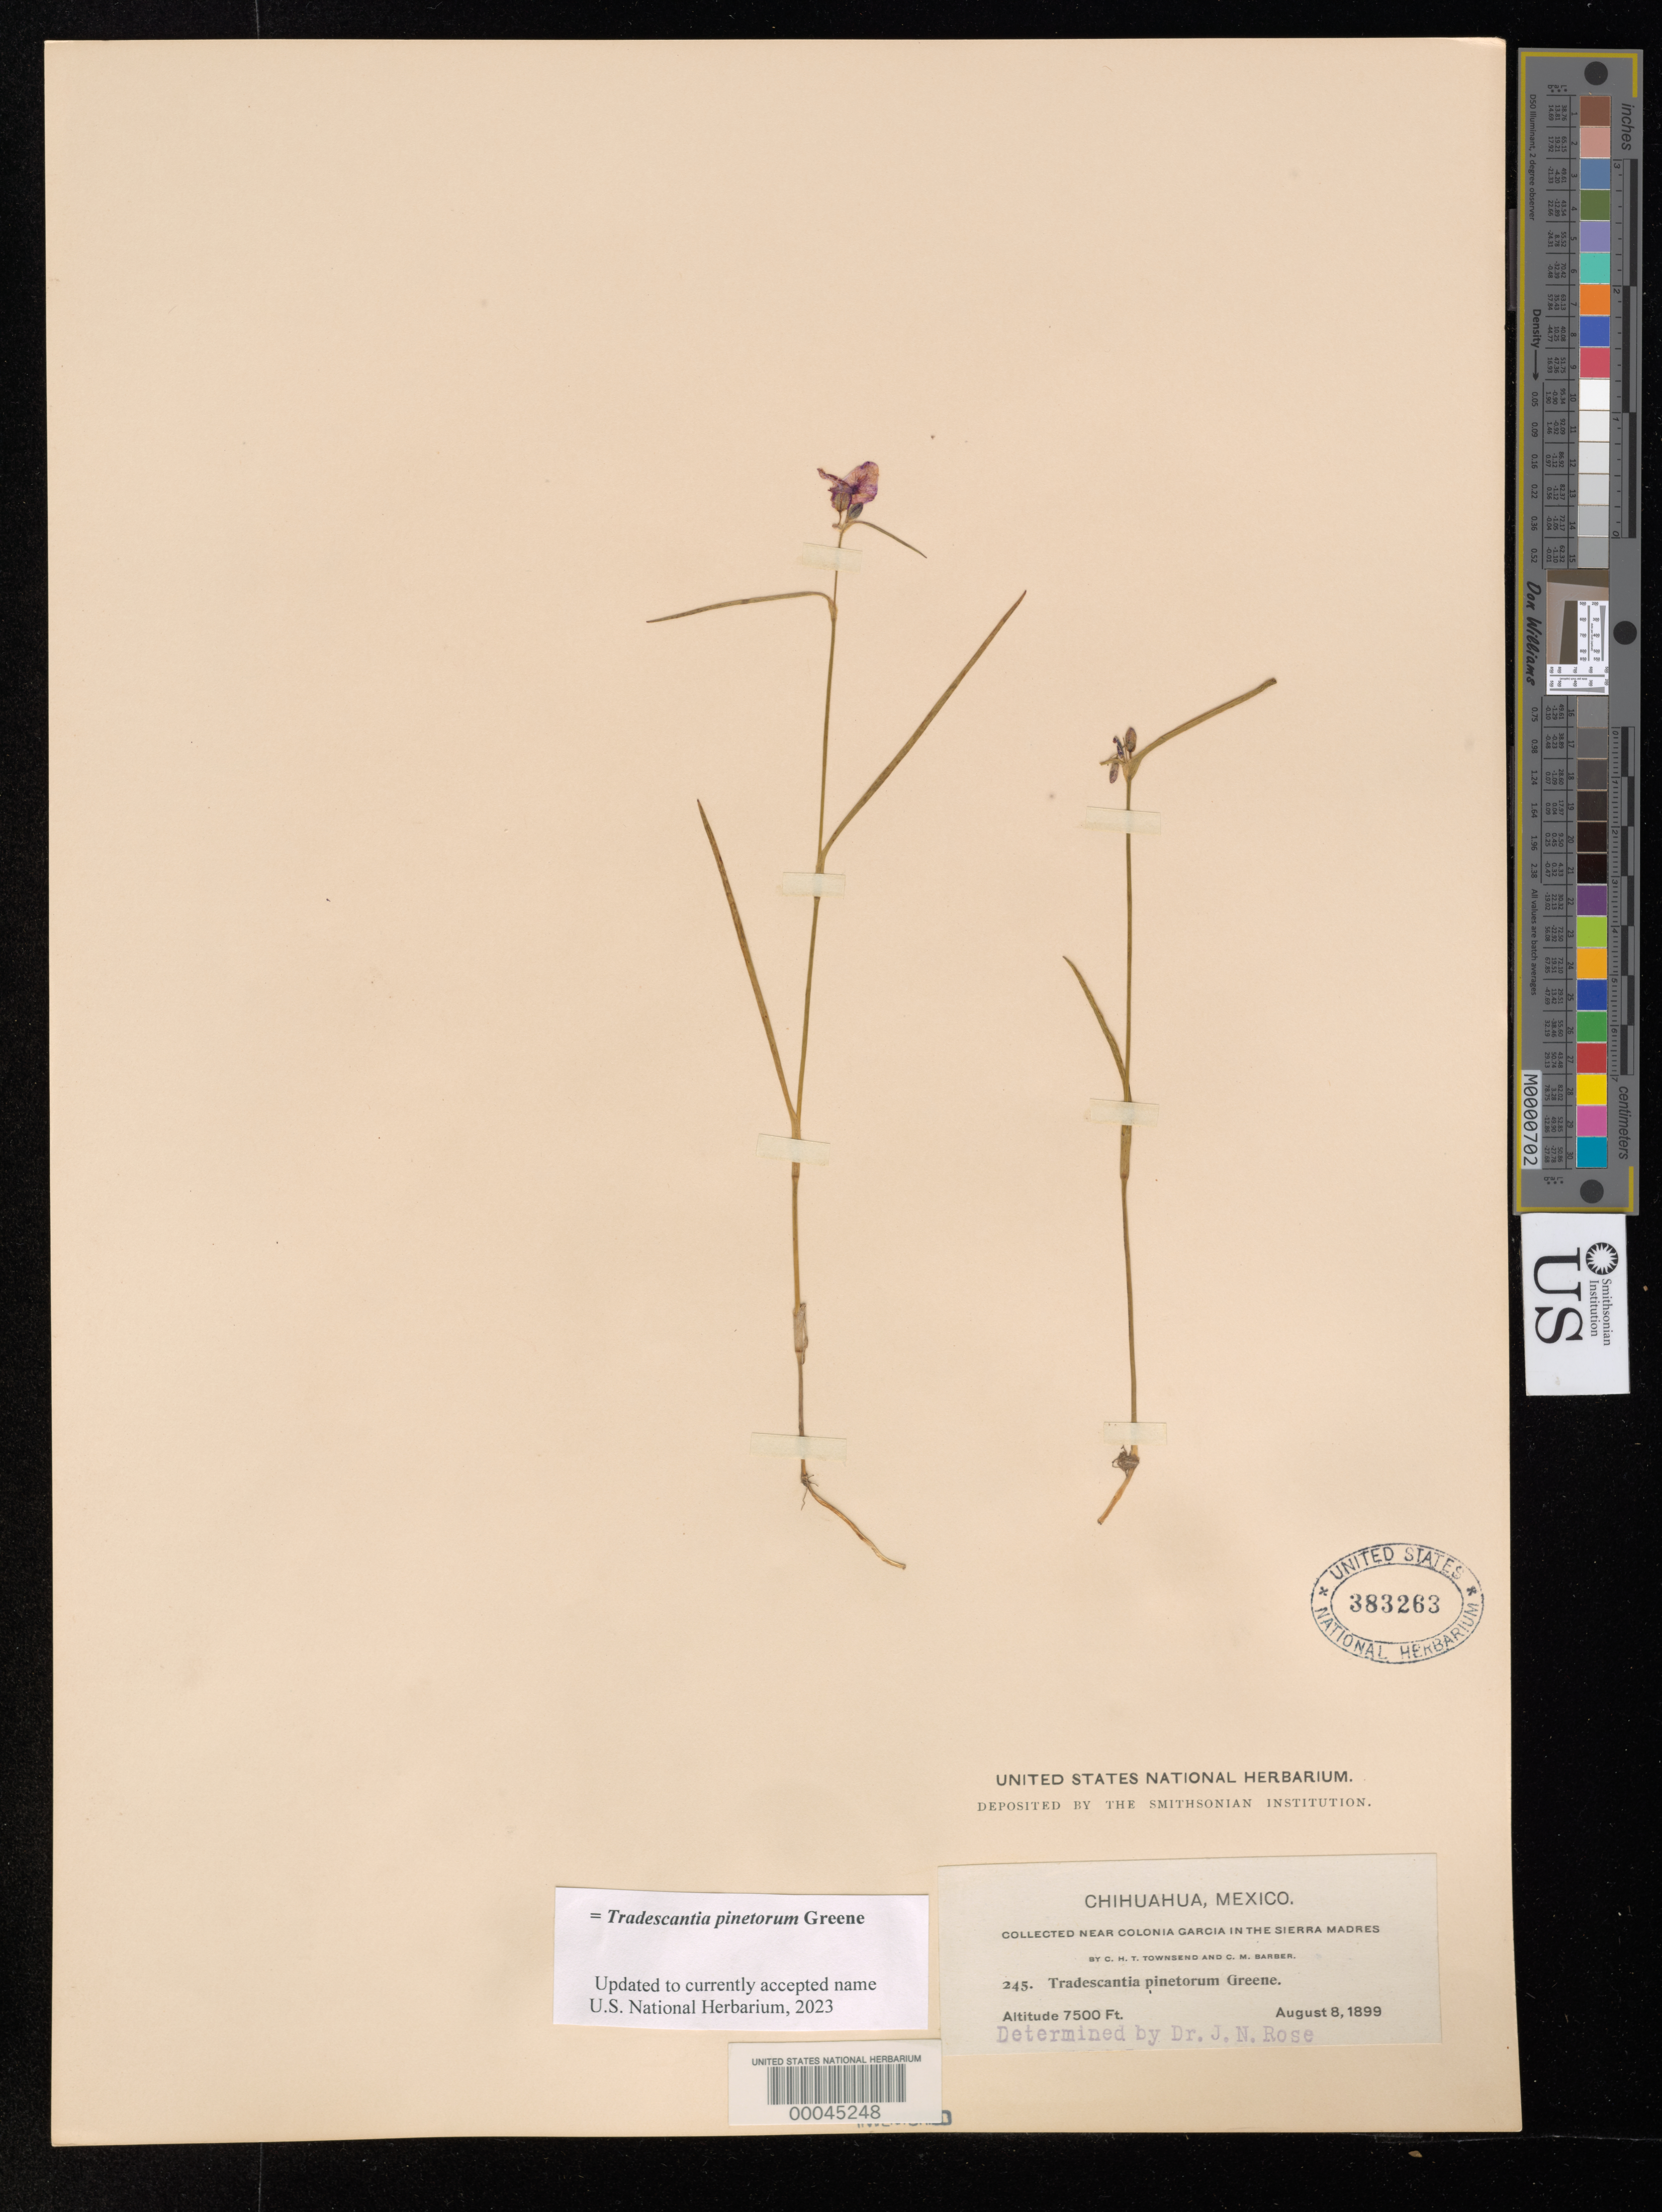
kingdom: Plantae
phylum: Tracheophyta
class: Liliopsida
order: Commelinales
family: Commelinaceae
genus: Tradescantia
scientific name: Tradescantia pinetorum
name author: Greene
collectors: C. Barber & C. H. T. Townsend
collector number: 245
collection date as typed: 08 Aug 1899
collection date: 1899-08-08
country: Mexico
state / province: Chihuahua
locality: Sierra Madre, SE of Colonia Garcia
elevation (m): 2288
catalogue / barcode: US 383263